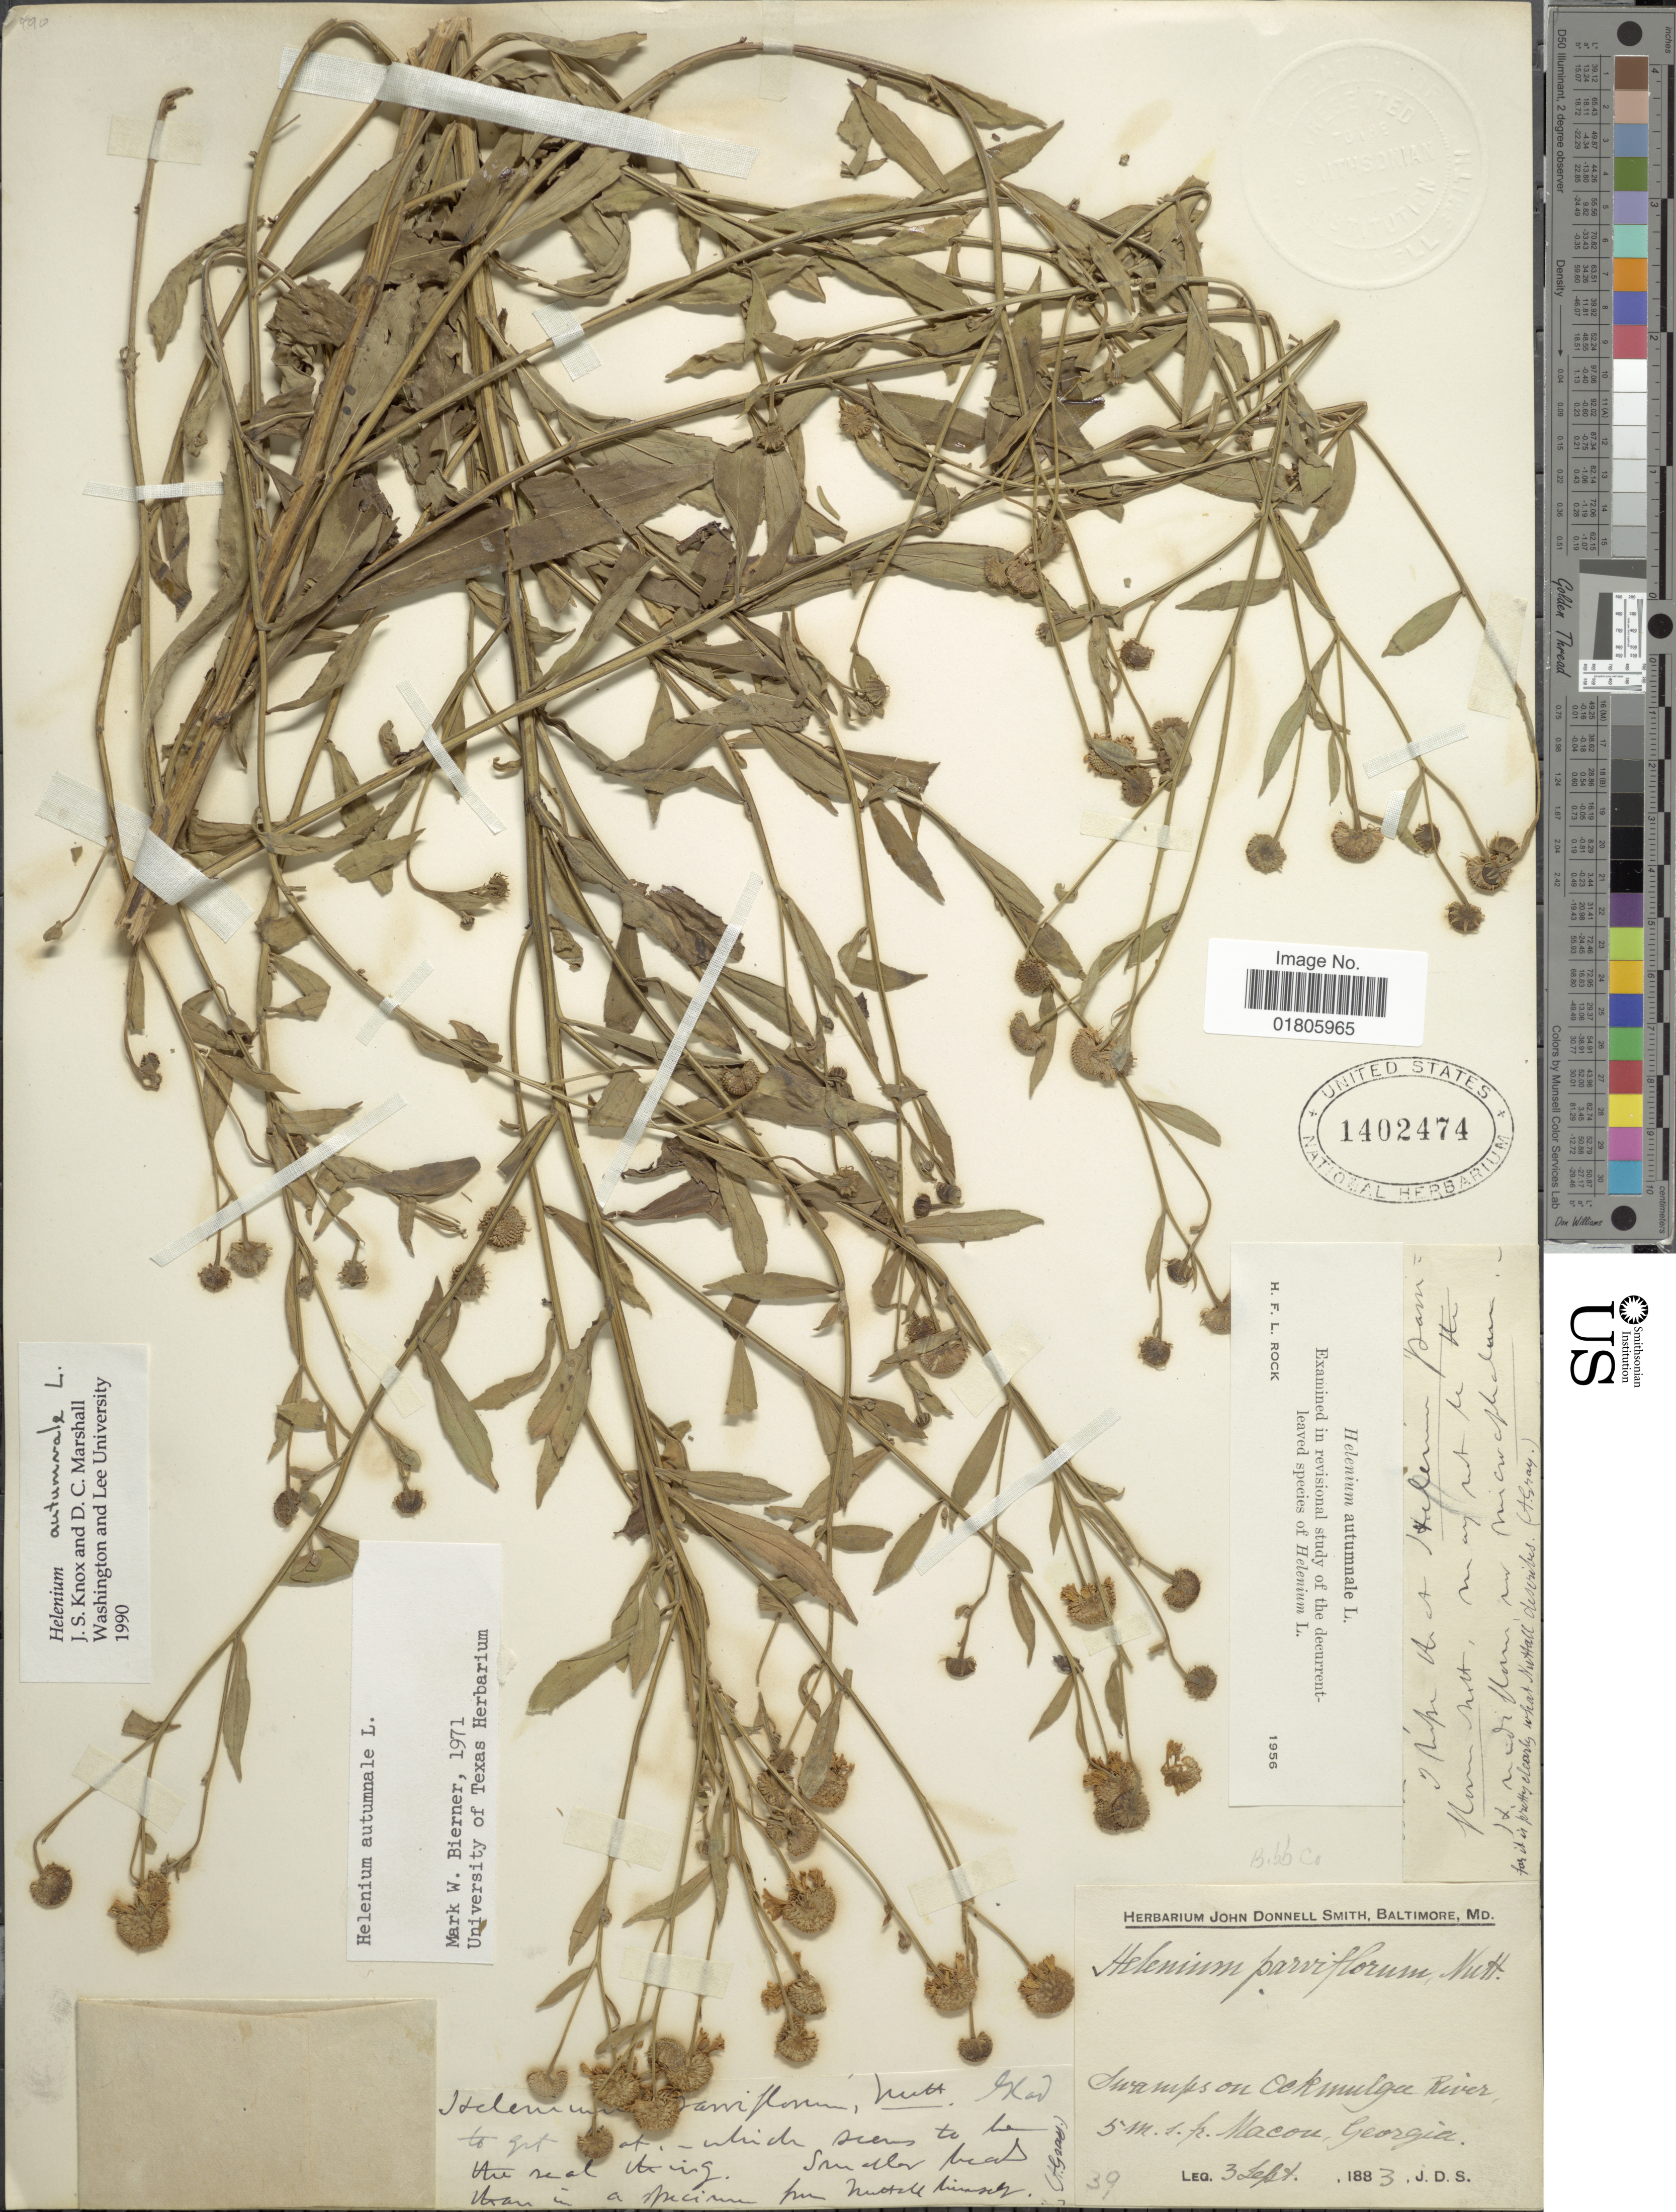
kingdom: Plantae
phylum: Tracheophyta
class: Magnoliopsida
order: Asterales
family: Asteraceae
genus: Helenium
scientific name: Helenium autumnale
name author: L.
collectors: J. Donnell Smith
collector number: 39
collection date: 1883-09-03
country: United States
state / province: Georgia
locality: Swamps on Ocmulgee River 5 m. s.p. Macon Georgia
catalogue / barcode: US 1402474